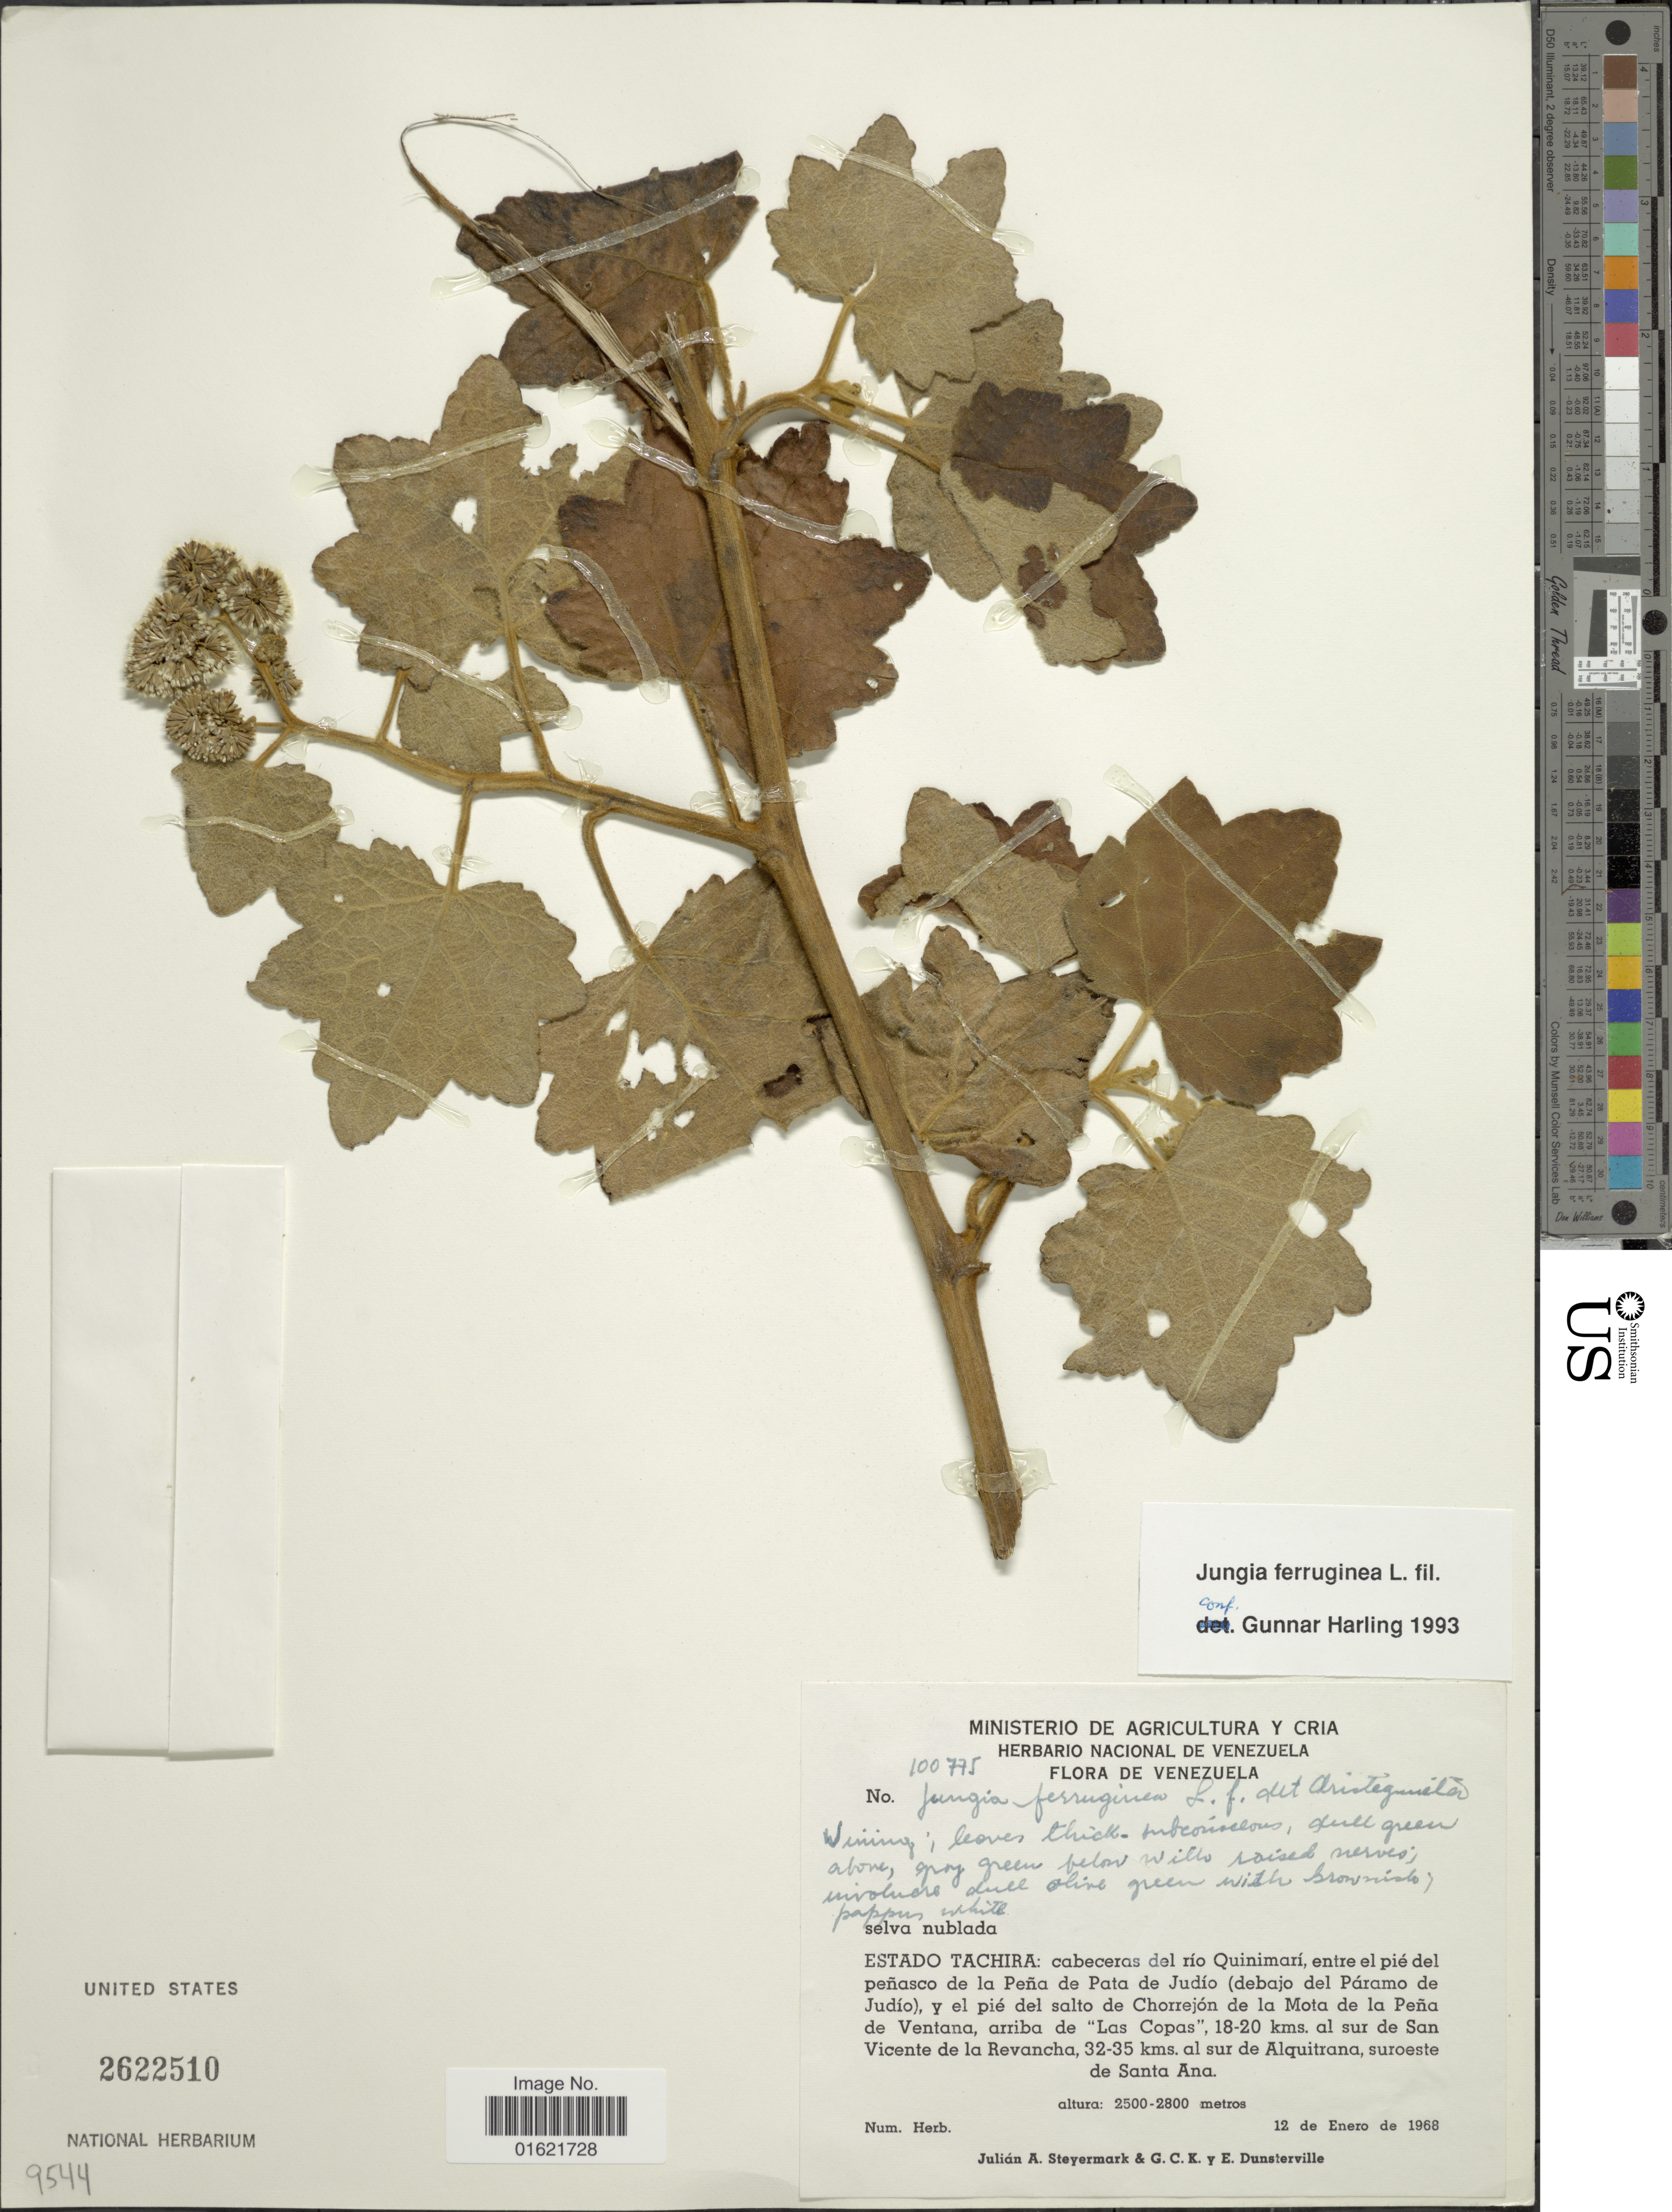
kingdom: Plantae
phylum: Tracheophyta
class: Magnoliopsida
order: Asterales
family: Asteraceae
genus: Jungia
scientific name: Jungia ferruginea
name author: L. f.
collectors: J. Steyermark, G. C. K. Dunsterville & E. Dunsterville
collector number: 100775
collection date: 1968-01-12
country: Venezuela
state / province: Tachira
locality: Cabeceras del Rio Quinimari, entre el pie del penasco de la Pena de Pata de Judio (debajo del Paramo de Judio) y el pie del salto de Chorrejon de la Mota de la Pena de Ventana, arriba de Ls Capas, 18-20 kms al sur de San Vicente de la Revancha, 32-35 kms al sur Aluitrana, suroeste de Santa Ana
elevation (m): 2500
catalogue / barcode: US 2622510